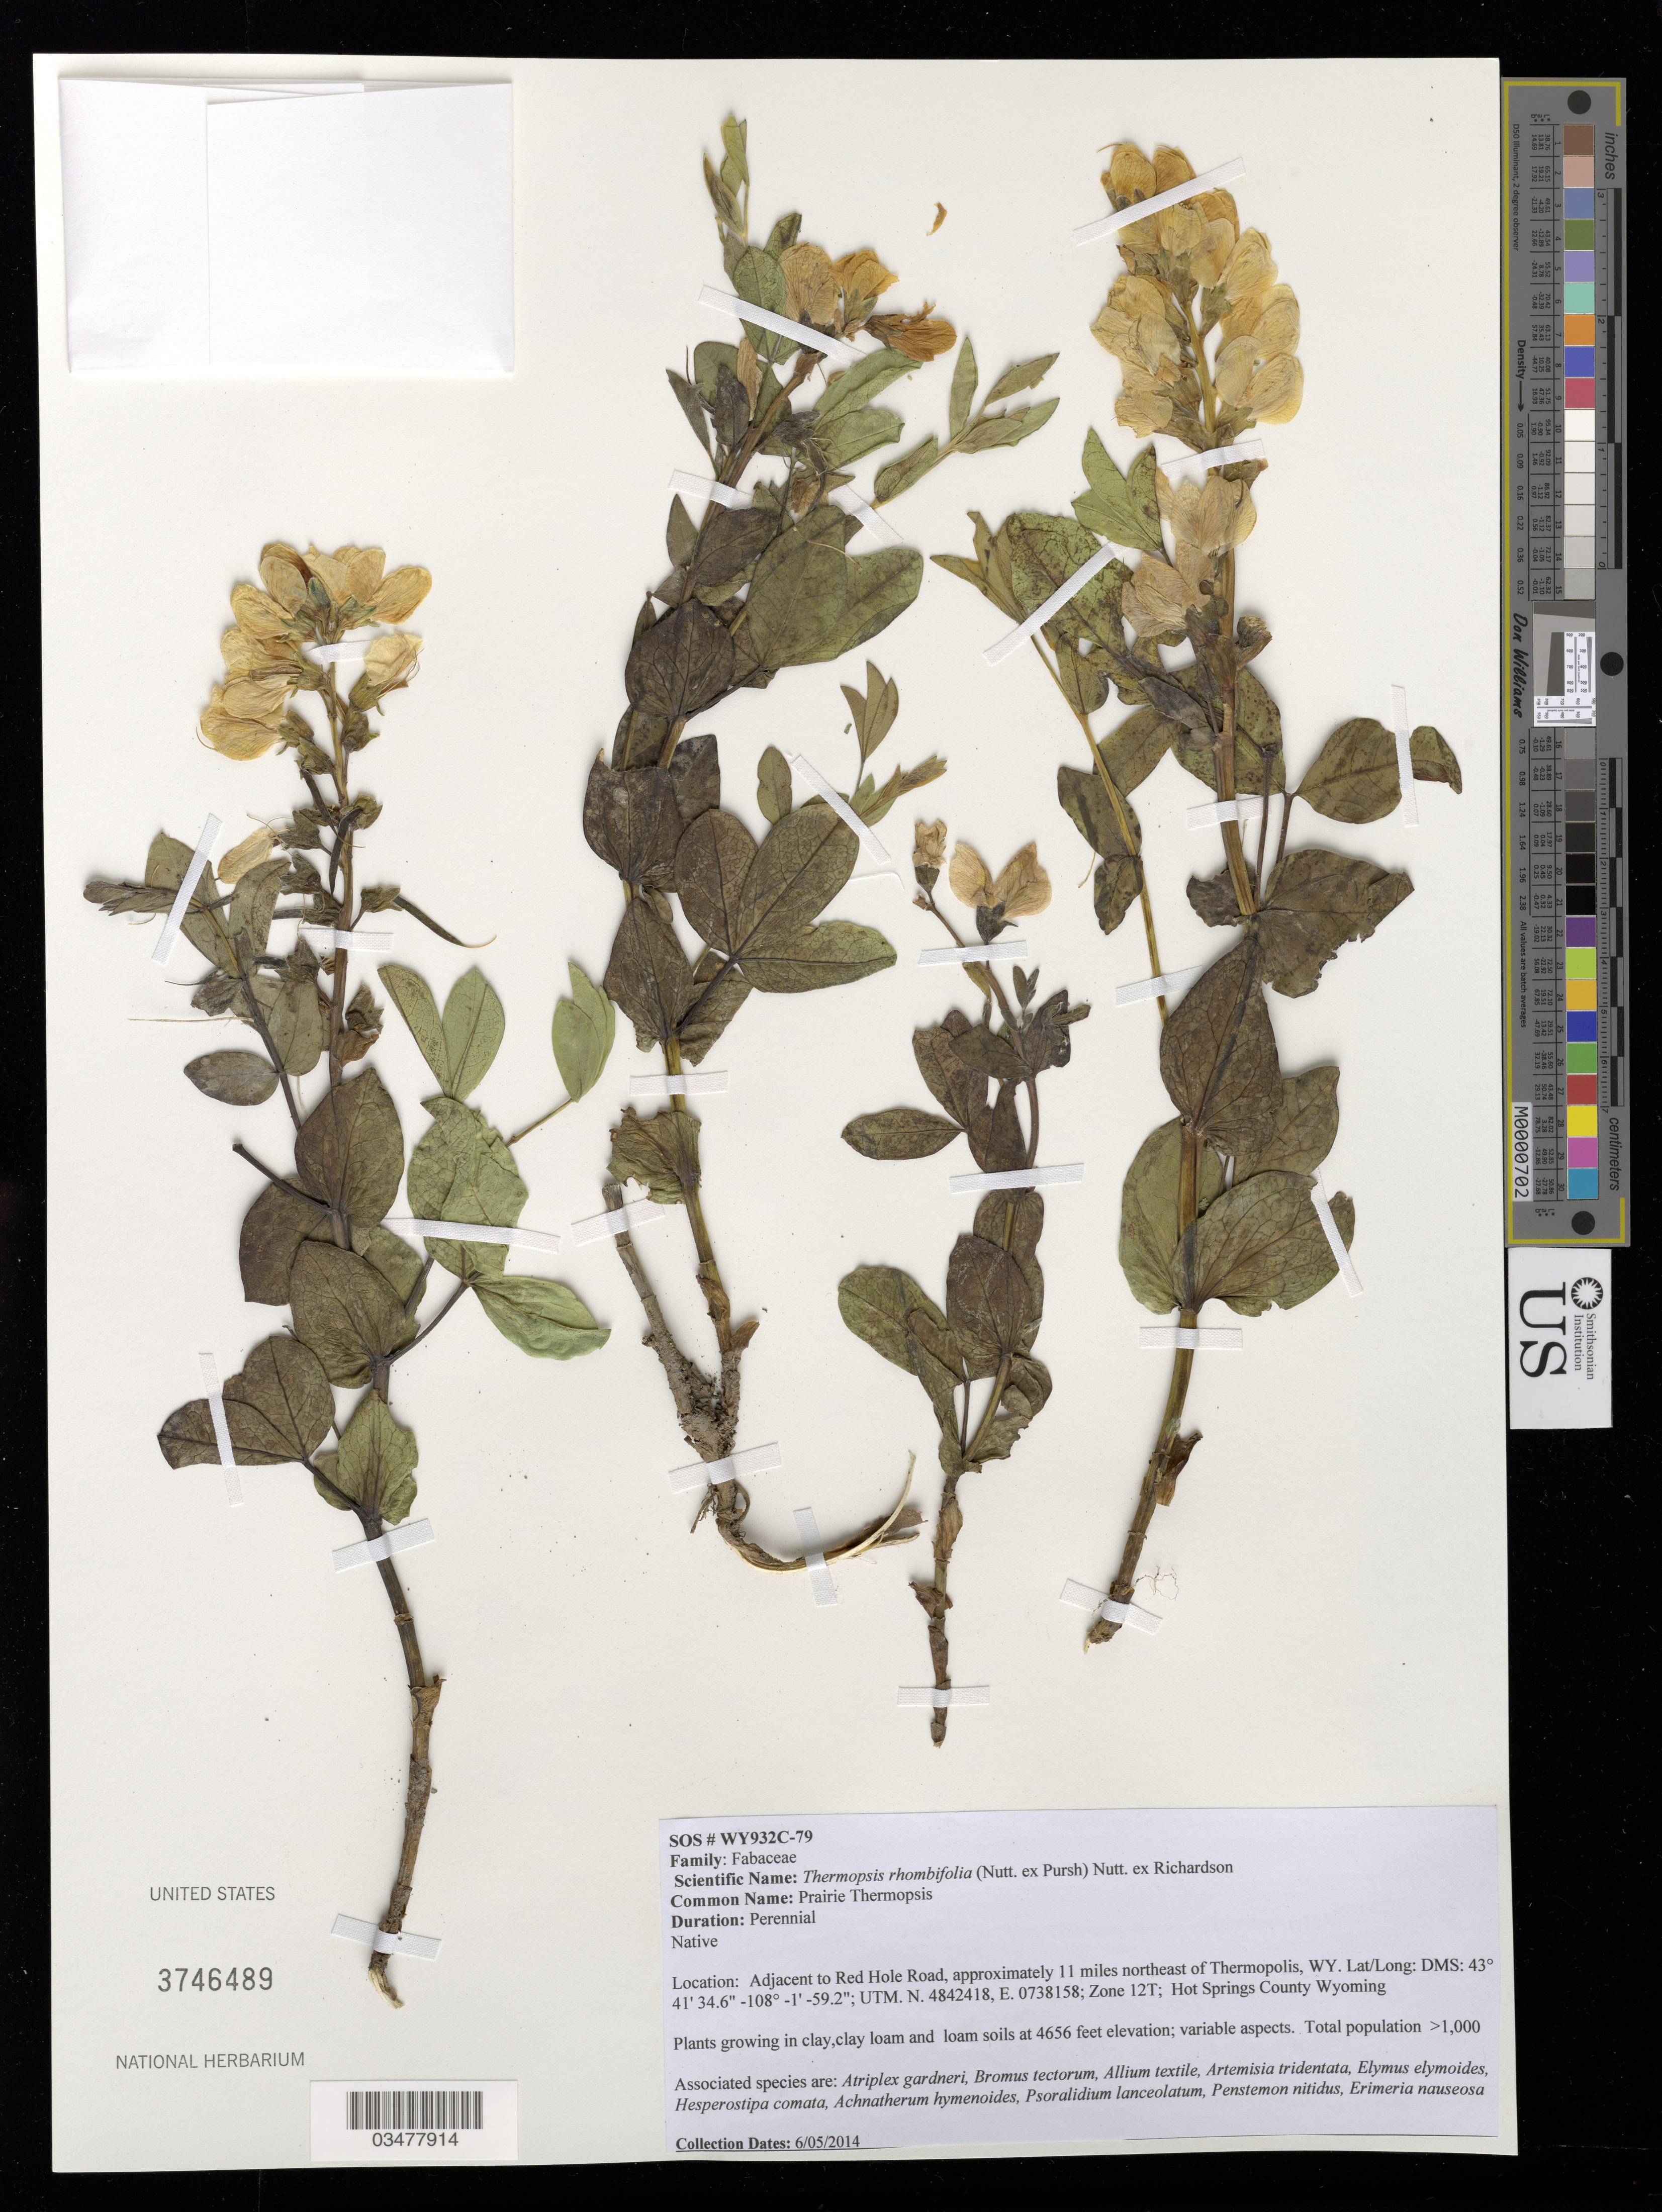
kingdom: Plantae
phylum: Tracheophyta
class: Magnoliopsida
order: Fabales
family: Fabaceae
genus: Thermopsis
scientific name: Thermopsis rhombifolia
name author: Richardson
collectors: L. King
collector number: WY932C-79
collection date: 2014-06-05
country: United States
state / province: Wyoming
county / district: Hot Springs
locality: Adjacent to Red Hole Road, 11 mi. NE of Thermopolis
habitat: Clay, Clay loam and loam soils. With Atriplex gardneri, Bromus tectorum, Allium textile, etc.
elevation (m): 1419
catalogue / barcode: US 3746489